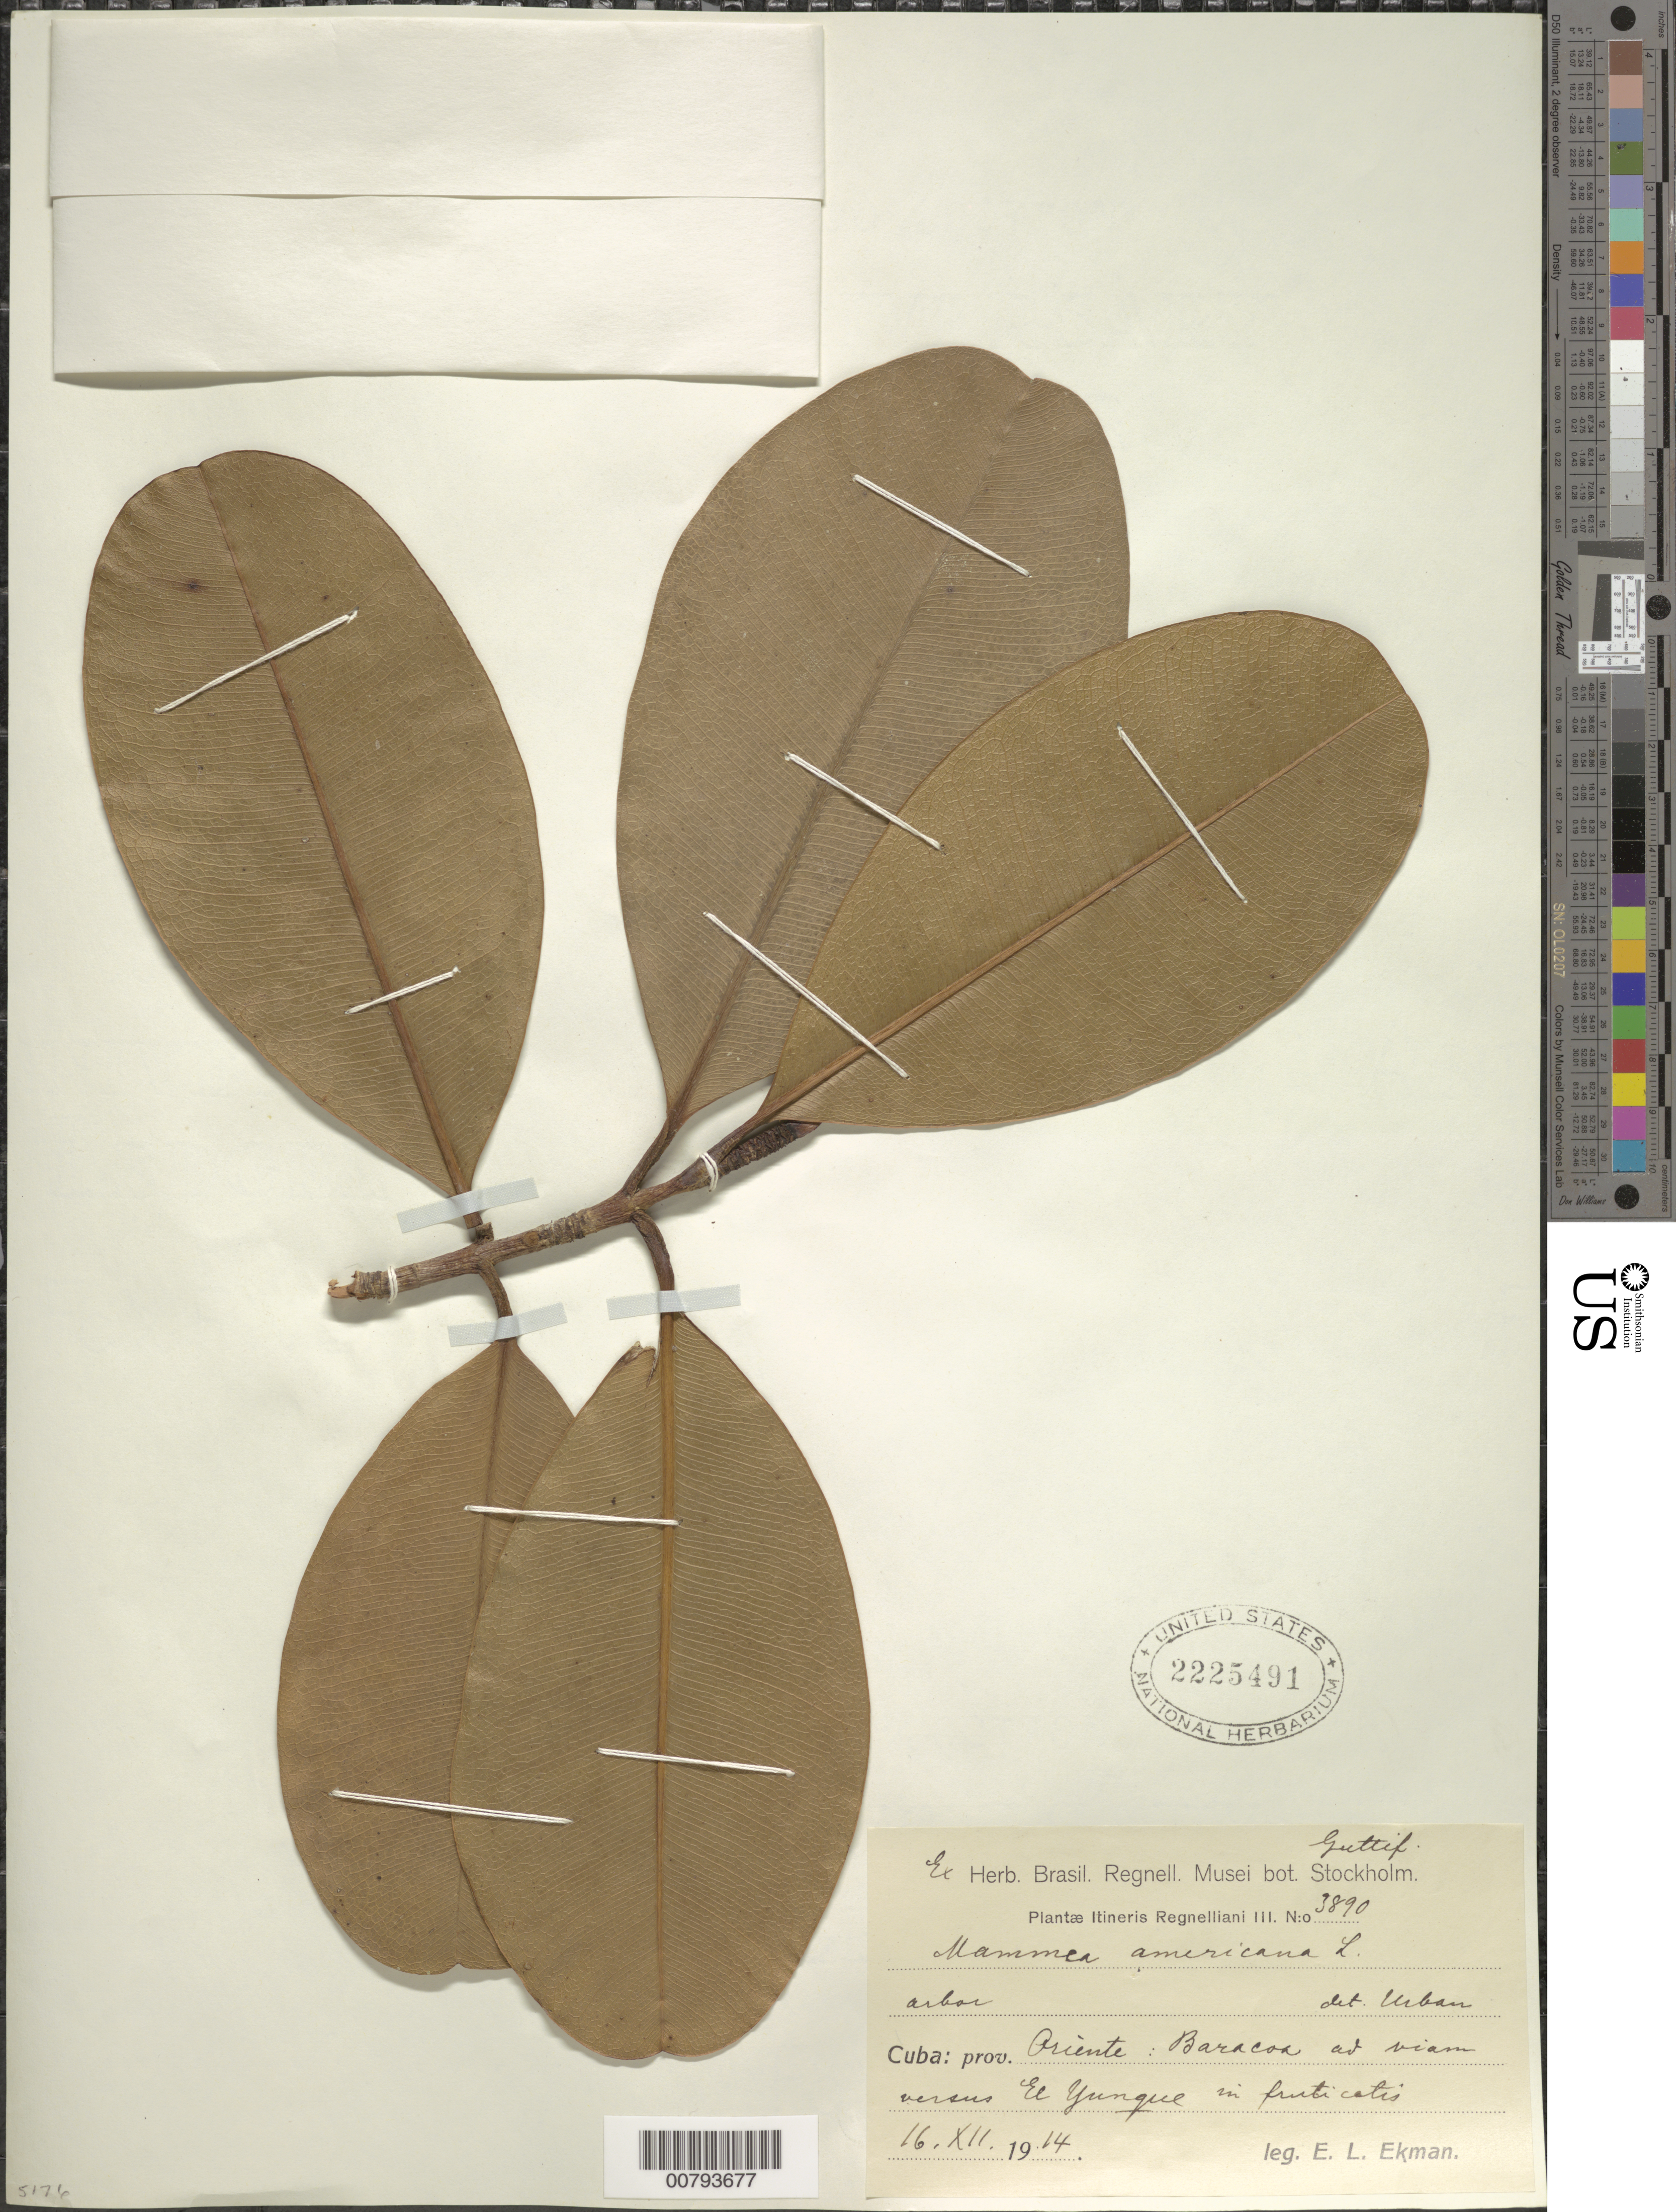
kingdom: Plantae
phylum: Tracheophyta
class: Magnoliopsida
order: Malpighiales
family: Calophyllaceae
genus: Mammea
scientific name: Mammea americana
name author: L.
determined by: Urban, Ignatz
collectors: E. L. Ekman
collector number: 3890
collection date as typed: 16 Dec 1914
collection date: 1914-12-16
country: Cuba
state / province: Oriente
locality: Baracoa ad viam versus El Yungue (or Yunque-sp?)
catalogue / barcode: US 2225491